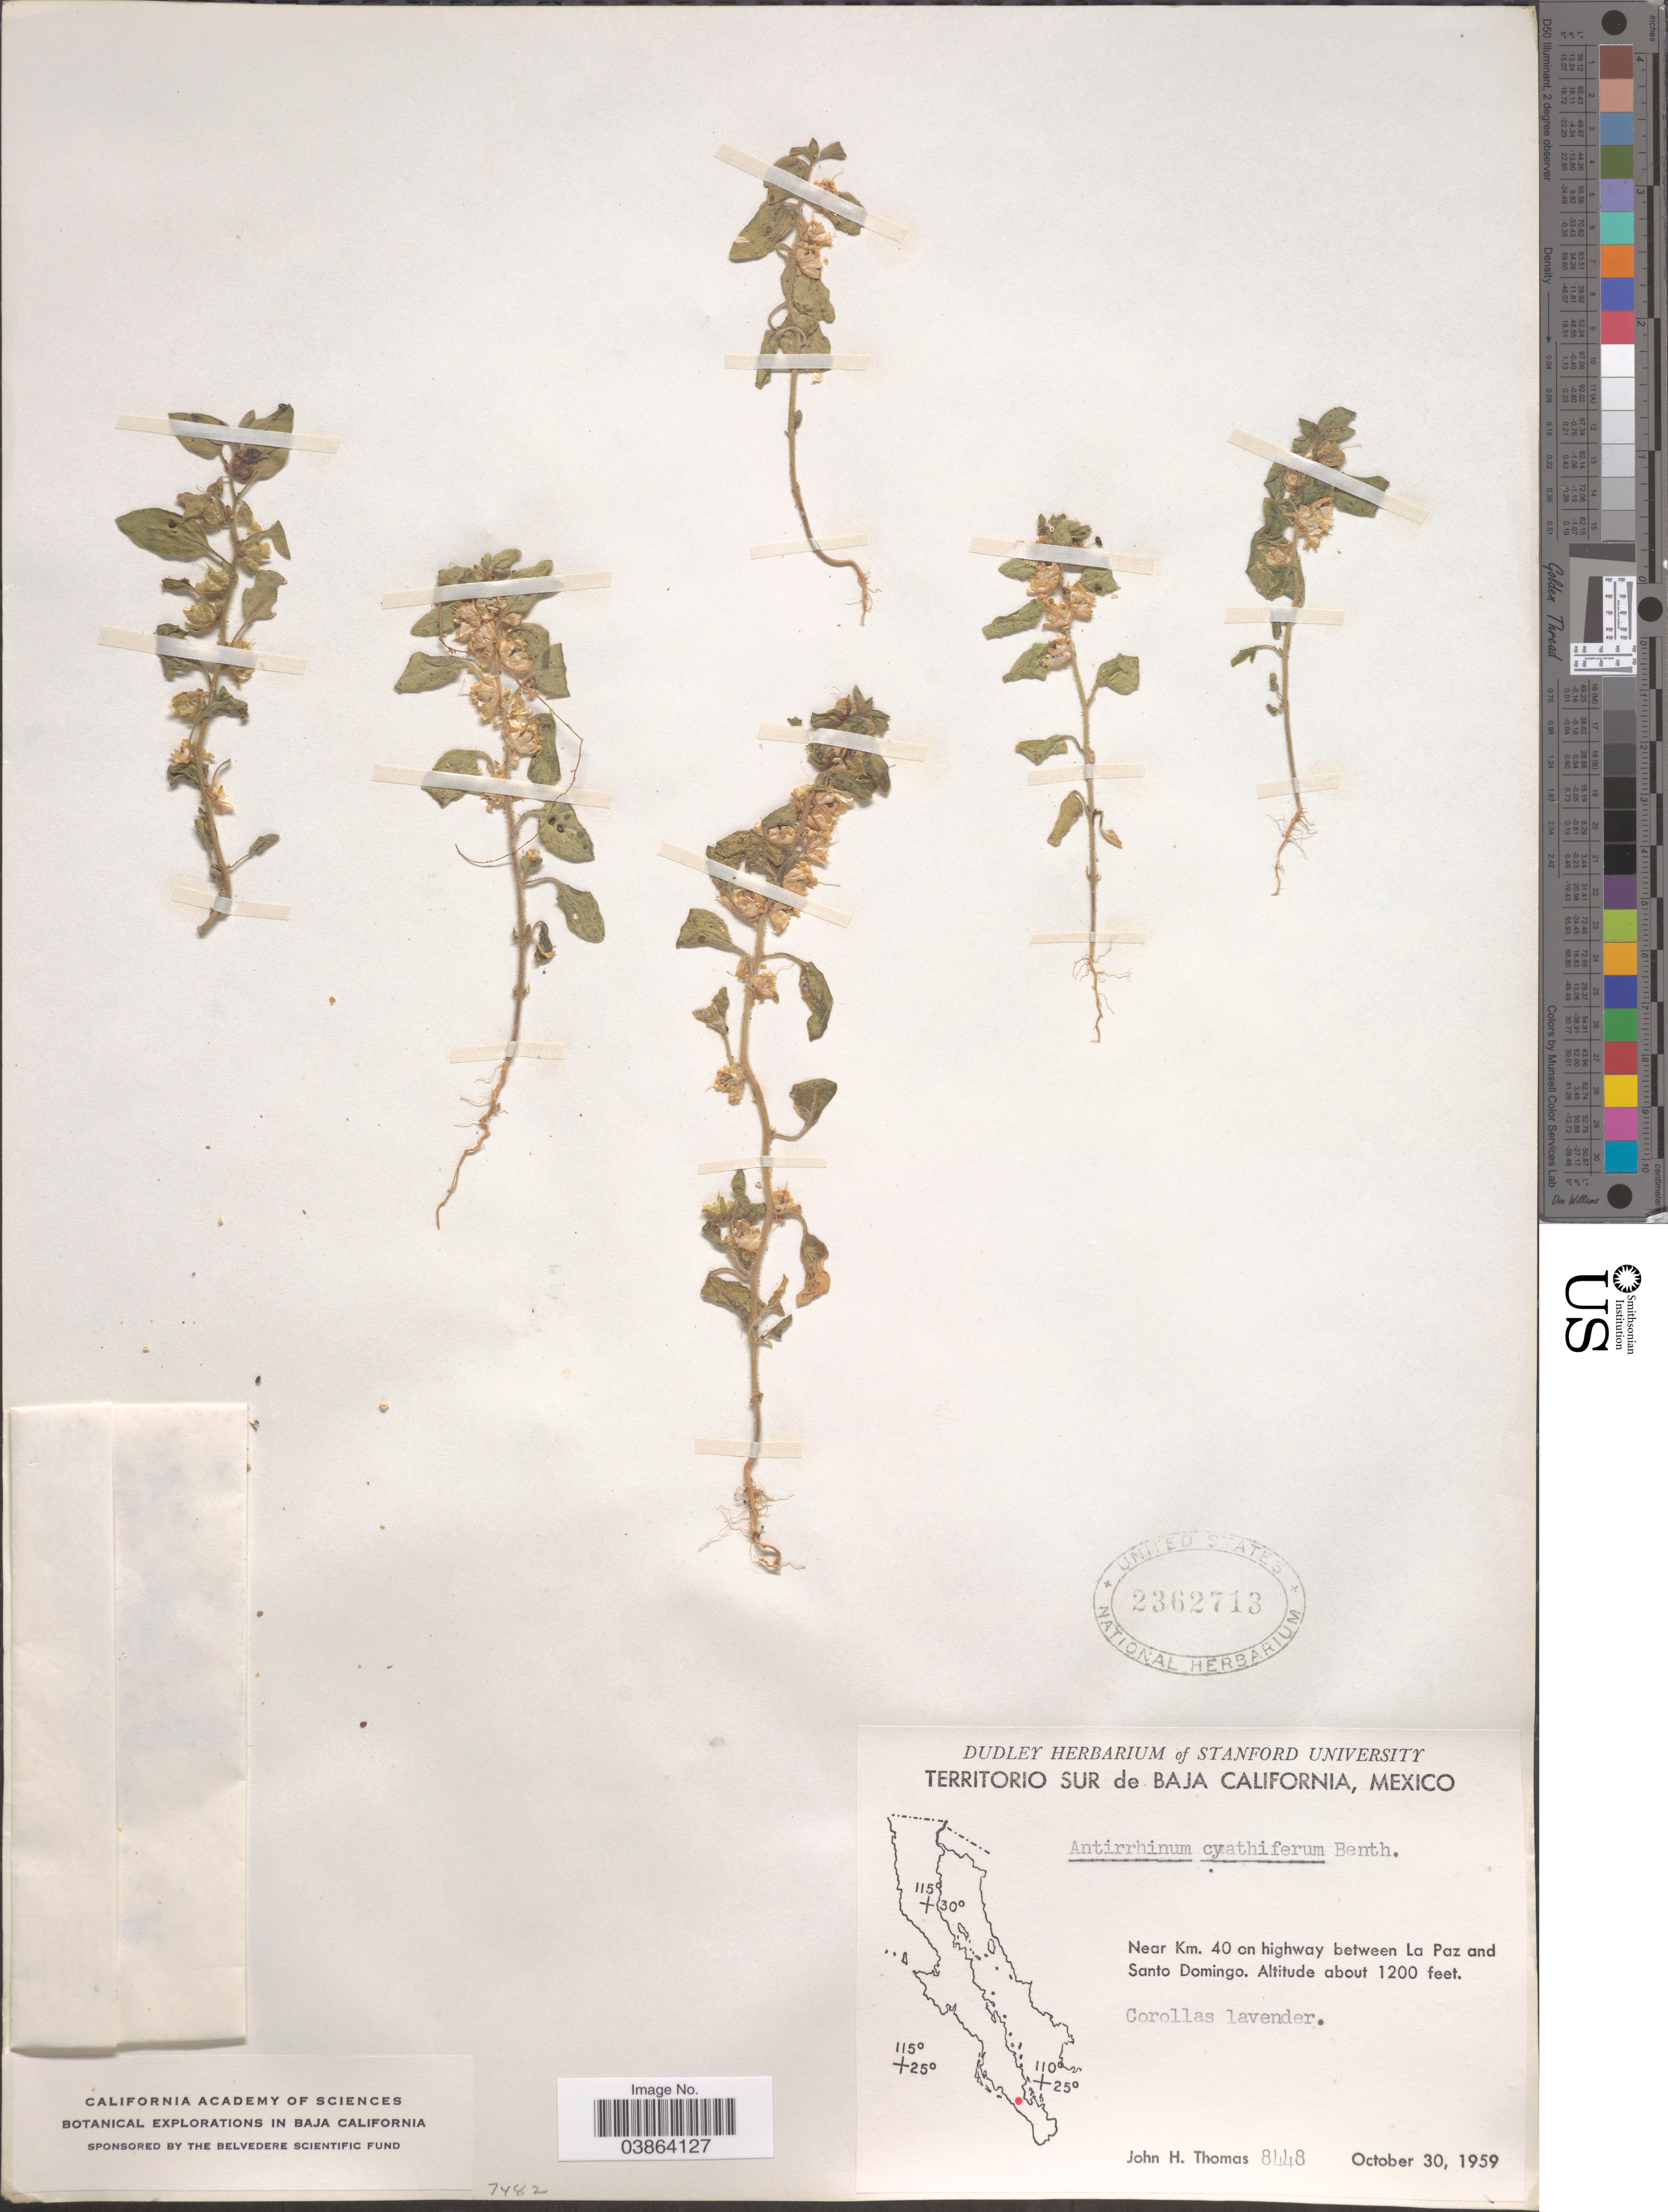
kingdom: Plantae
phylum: Tracheophyta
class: Magnoliopsida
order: Lamiales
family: Plantaginaceae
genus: Pseudorontium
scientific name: Pseudorontium cyathiferum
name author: (Benth.) Rothm.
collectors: J. H. Thomas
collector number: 8448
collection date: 1959-10-30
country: Mexico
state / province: Baja California Sur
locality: Territorio Sur de Baja California. Near Km. 40 on highway between La Paz and Santo Domingo.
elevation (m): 366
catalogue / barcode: US 2362713